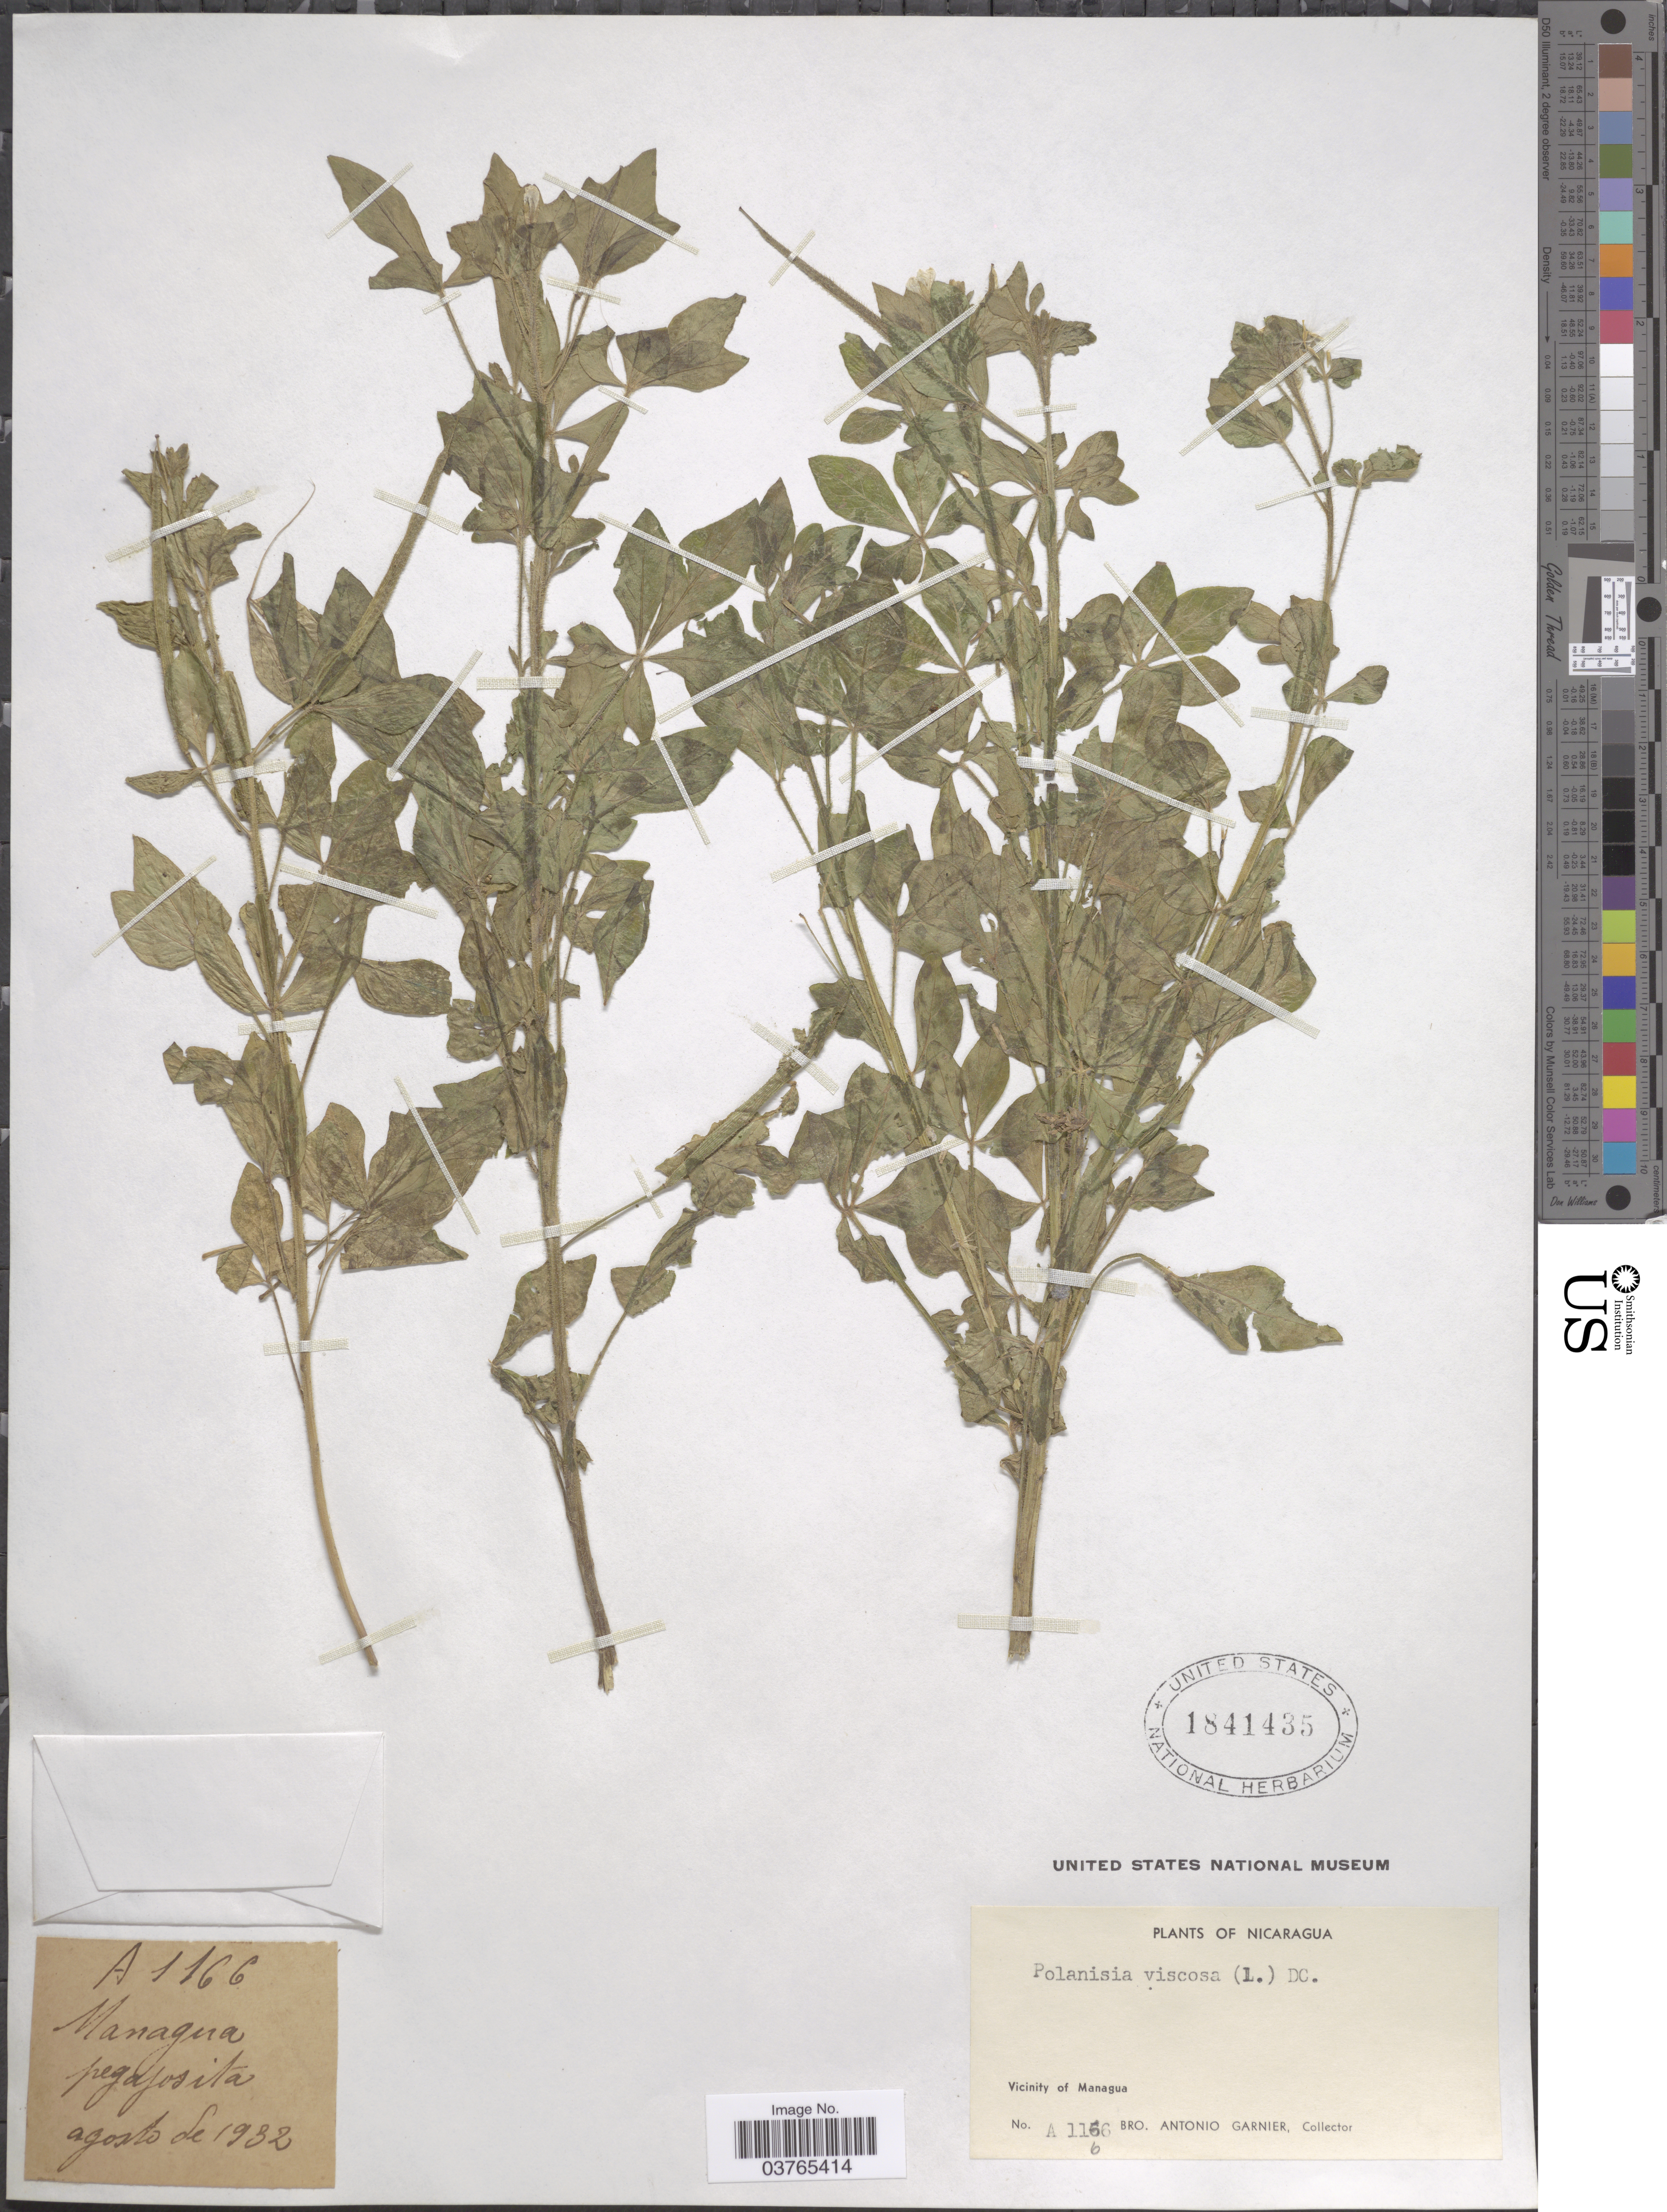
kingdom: Plantae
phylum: Tracheophyta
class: Magnoliopsida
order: Brassicales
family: Cleomaceae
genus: Arivela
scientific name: Arivela viscosa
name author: (L.) Raf.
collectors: Bro. A. Garnier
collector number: A1166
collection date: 1932-08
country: Nicaragua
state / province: Managua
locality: Vicinity of Managua.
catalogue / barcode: US 1841435